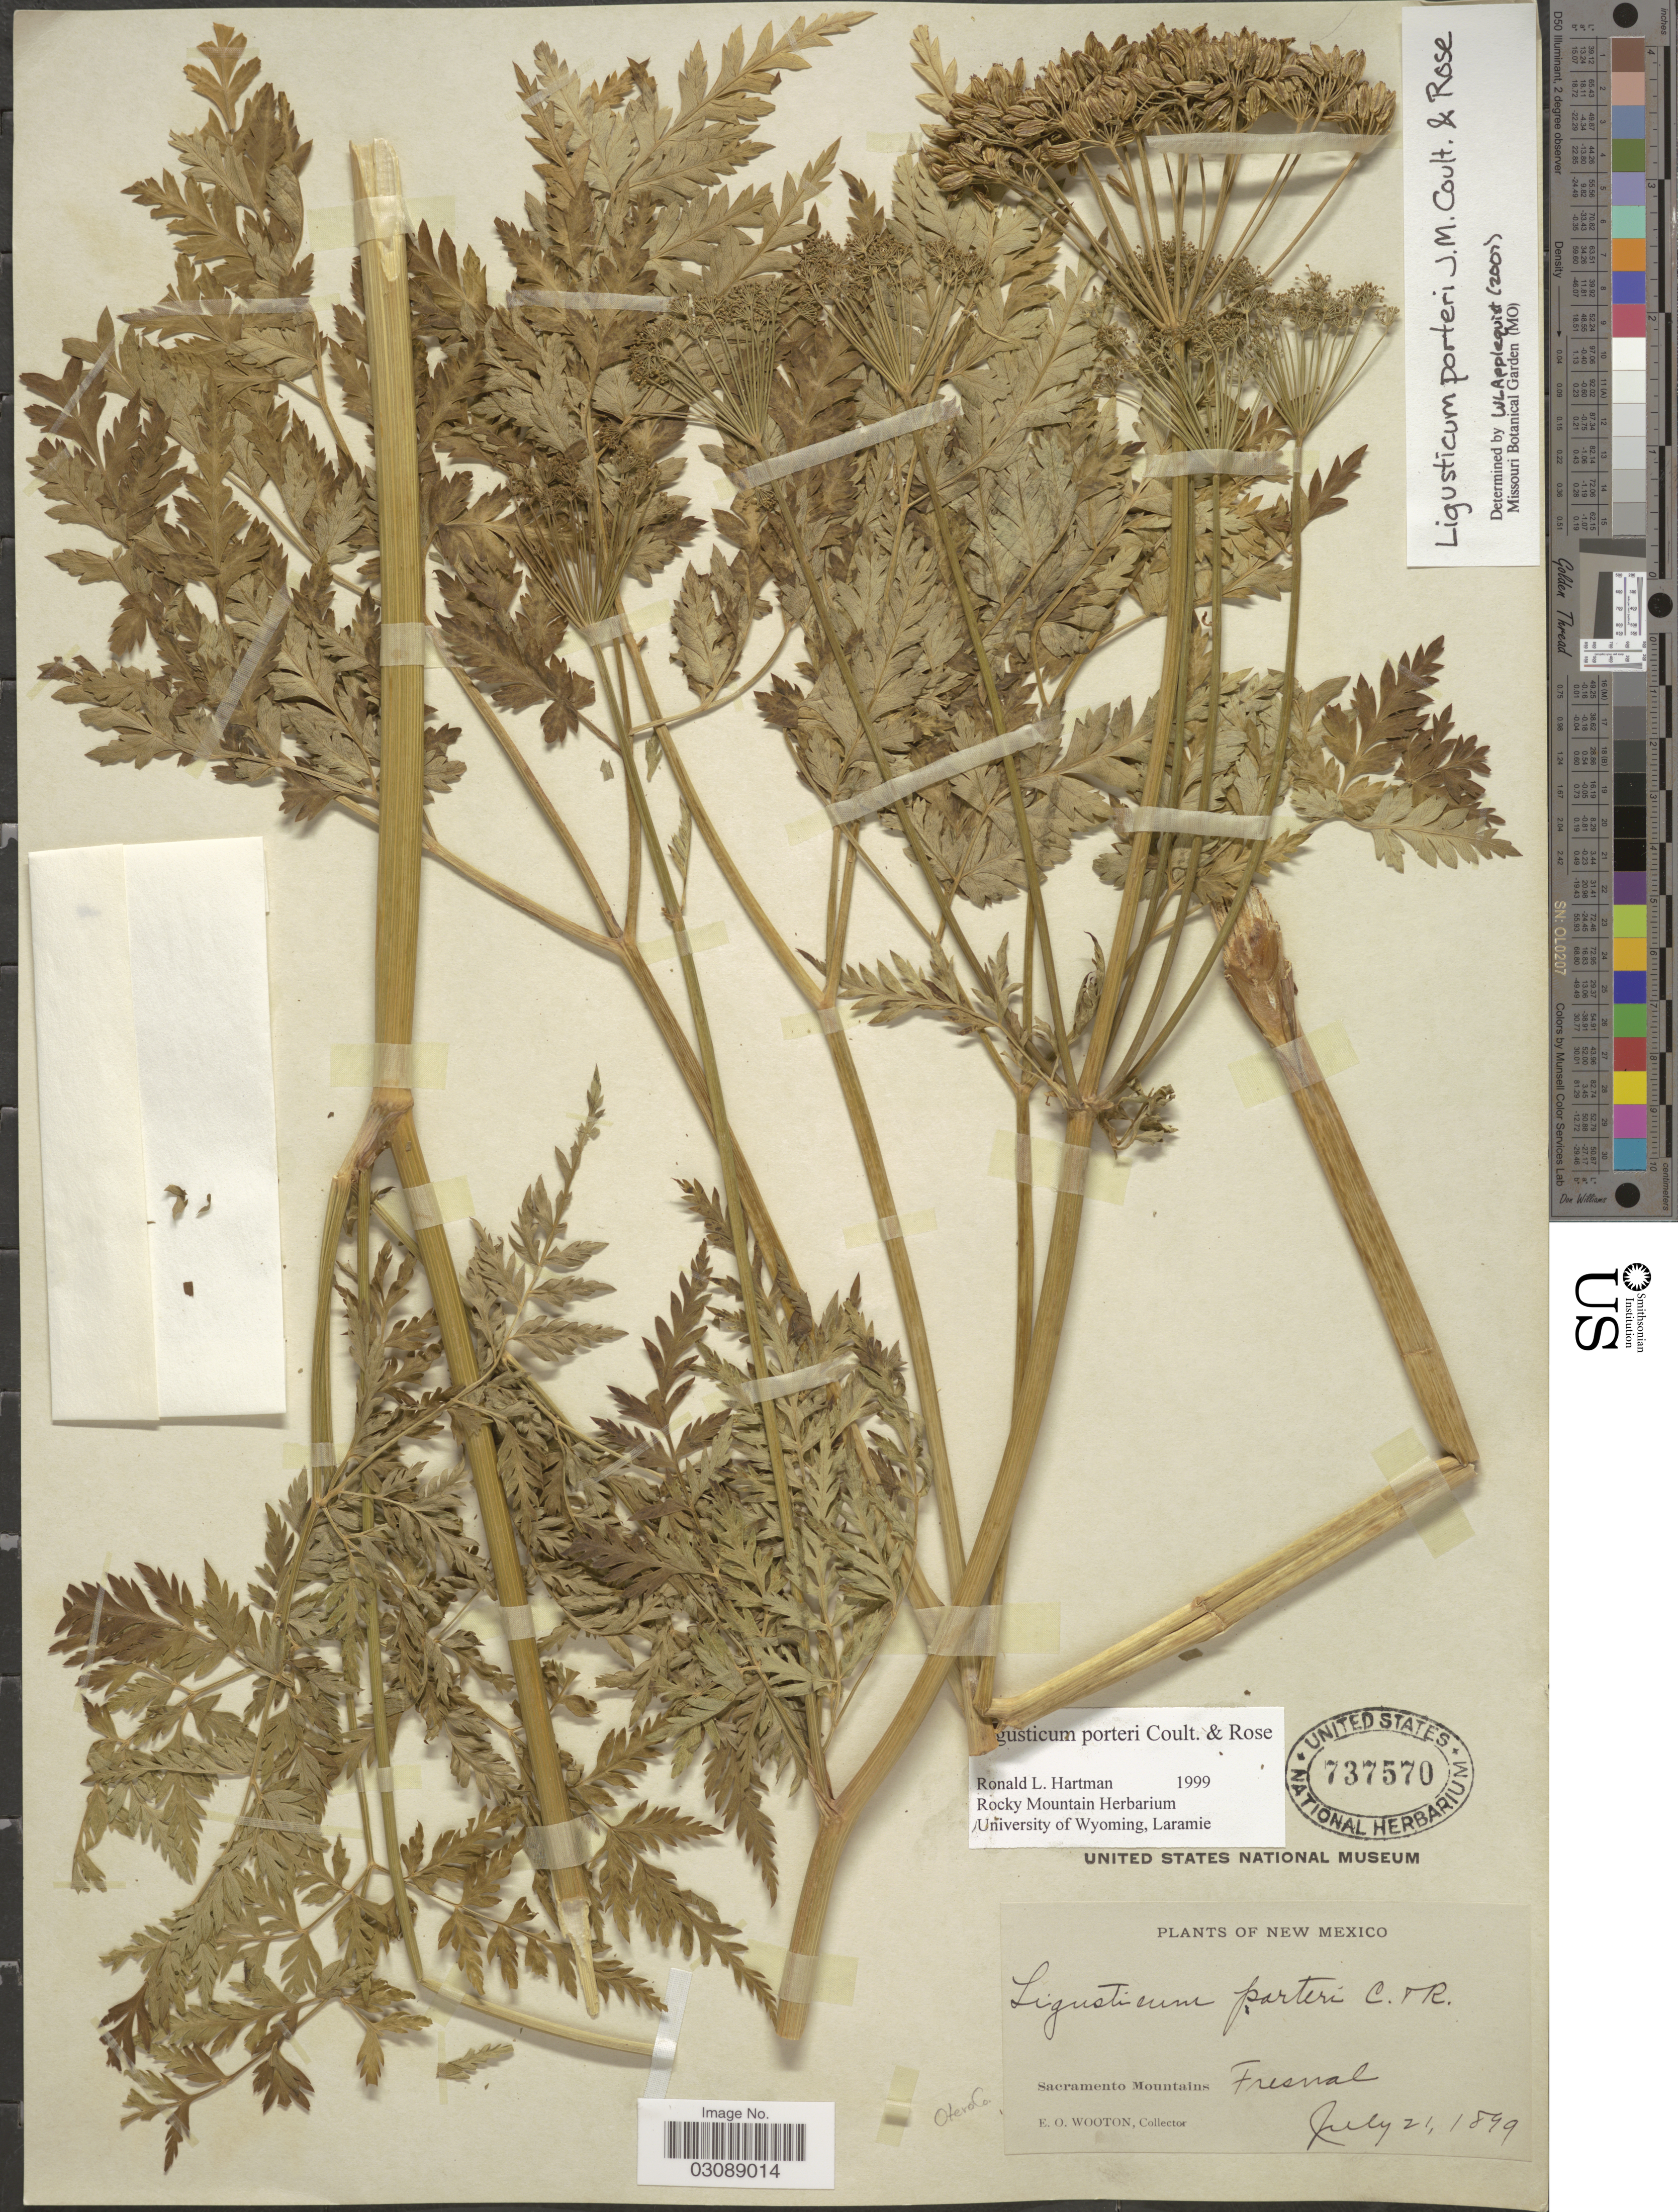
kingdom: Plantae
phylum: Tracheophyta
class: Magnoliopsida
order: Apiales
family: Apiaceae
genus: Ligusticum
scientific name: Ligusticum porteri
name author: J.M. Coult. & Rose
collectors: E. O. Wooton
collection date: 1899-07-21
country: United States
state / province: New Mexico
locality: Sacramento Mountains. Fresnal. Otero Co.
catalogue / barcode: US 737570